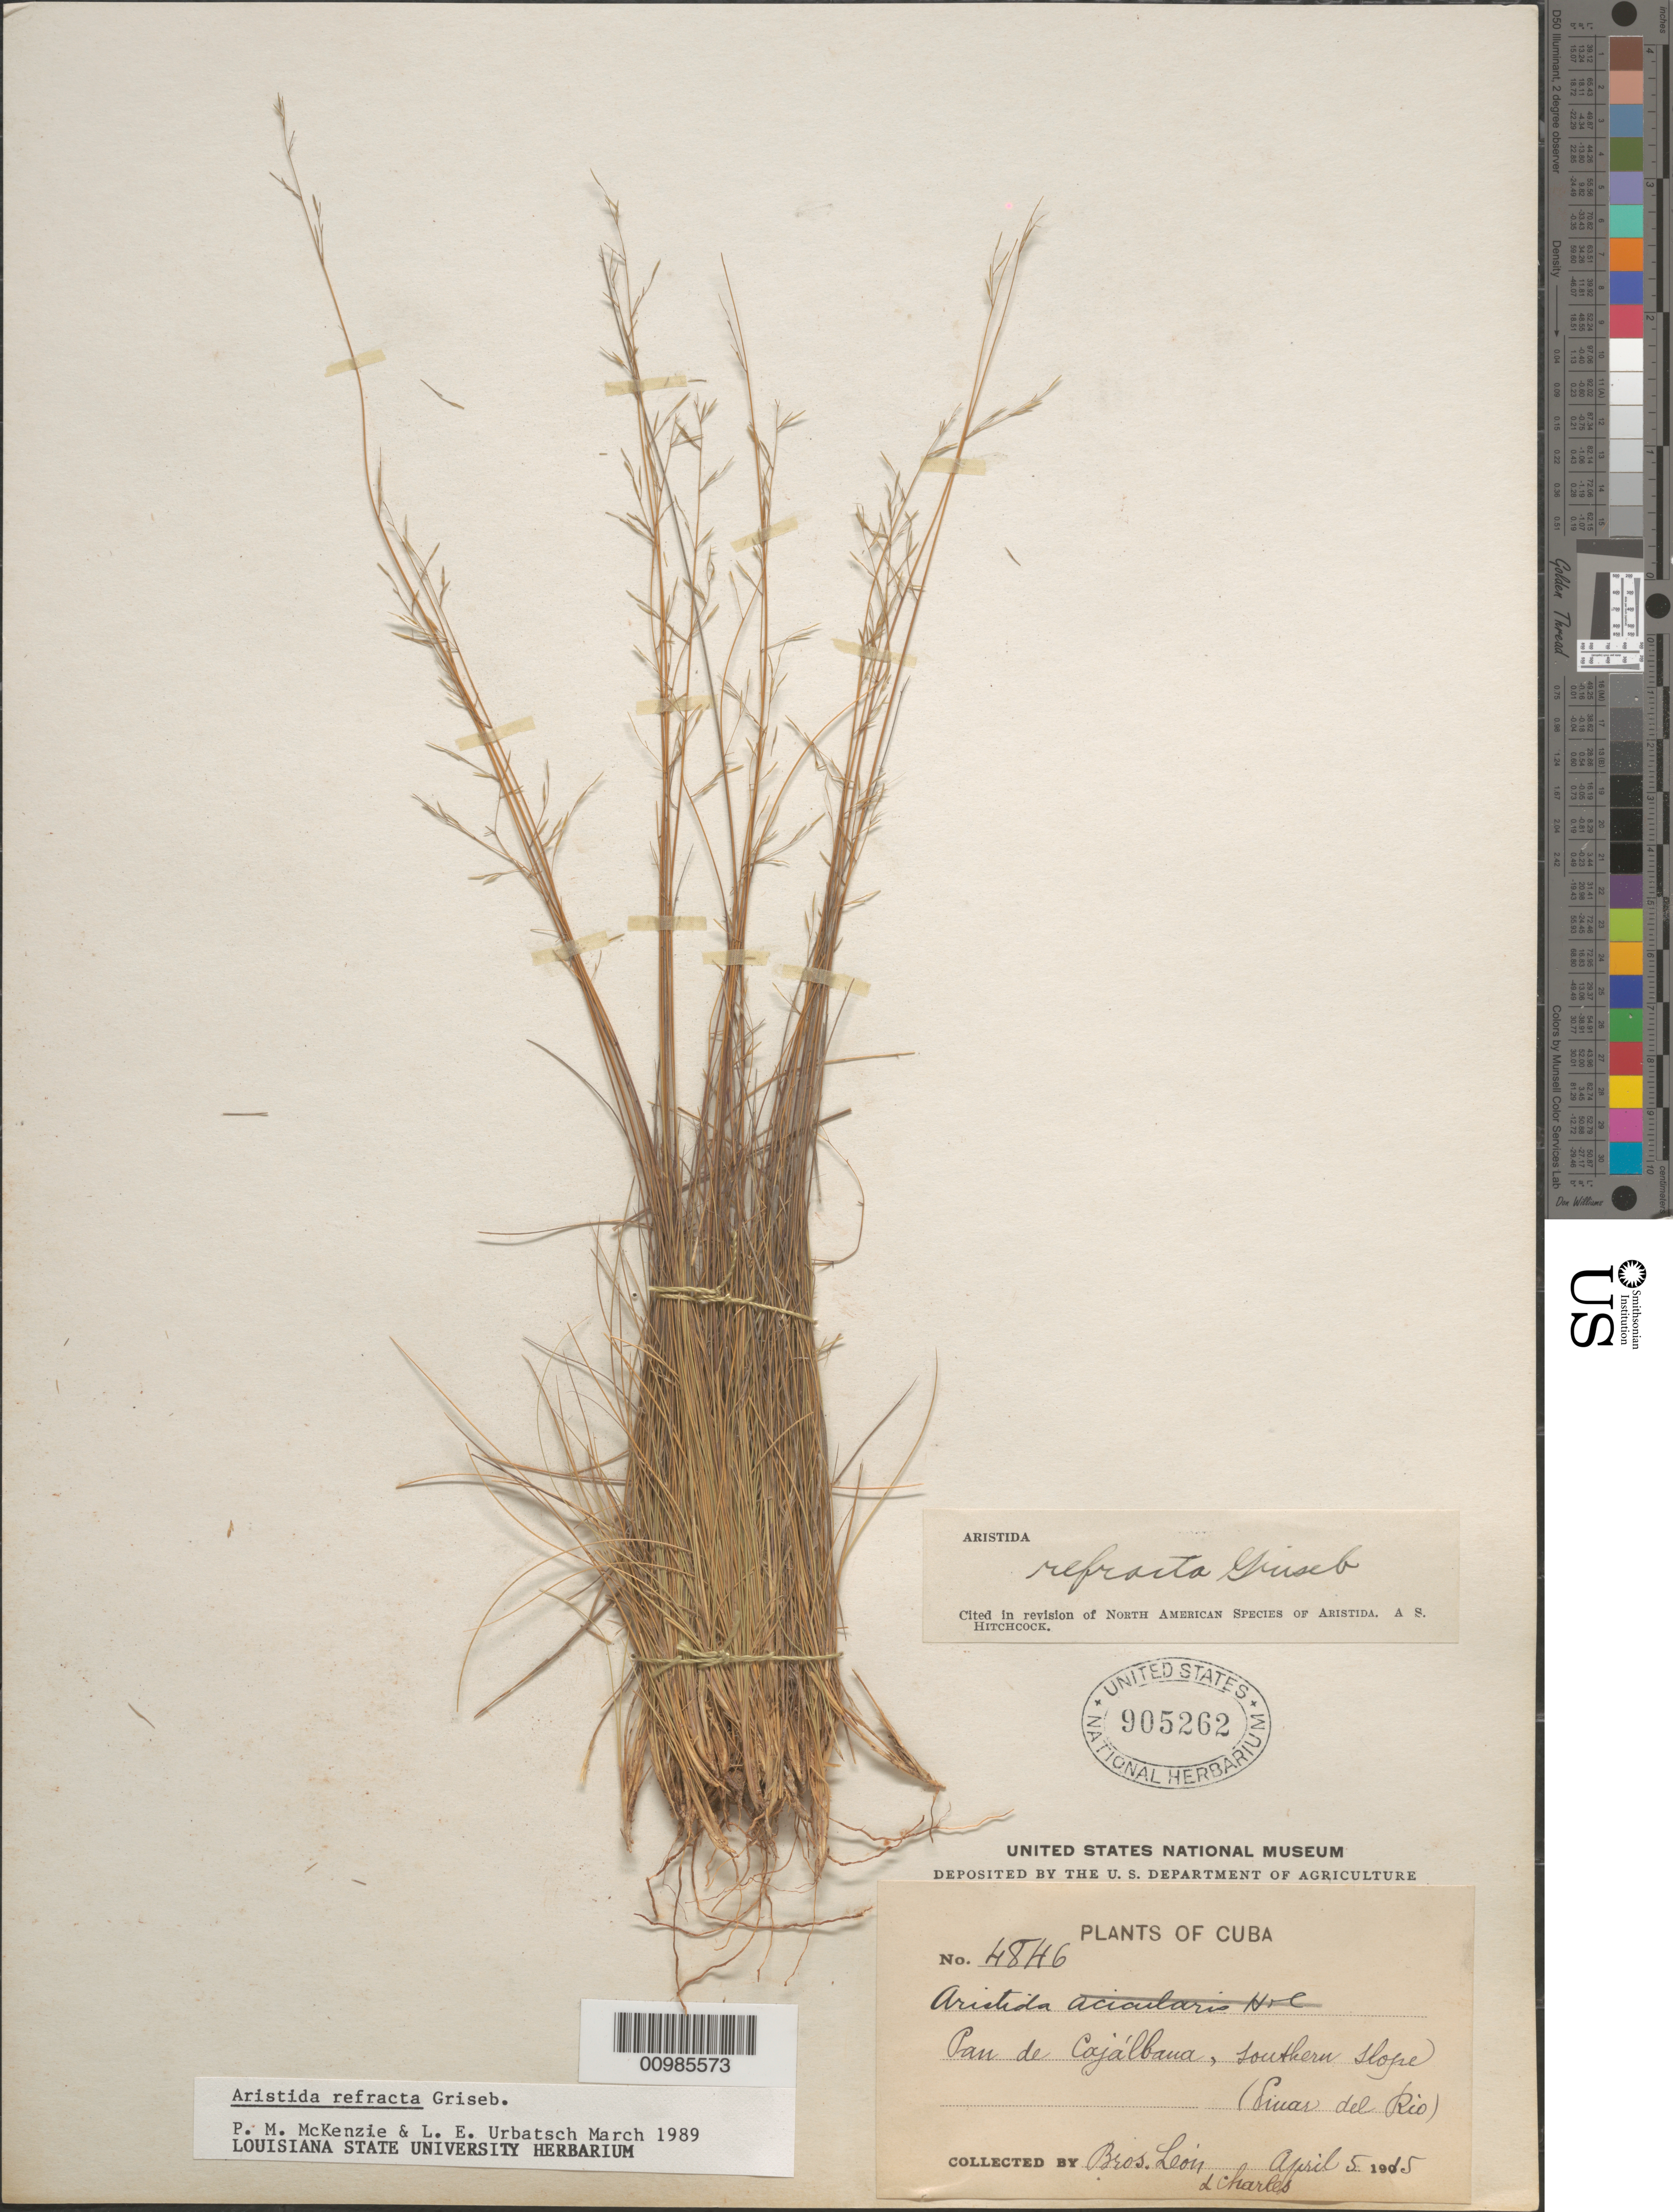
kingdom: Plantae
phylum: Tracheophyta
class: Liliopsida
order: Poales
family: Poaceae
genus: Aristida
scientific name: Aristida refracta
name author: Griseb.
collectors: Bro. León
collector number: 4846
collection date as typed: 05 Apr 1915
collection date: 1915-04-05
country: Cuba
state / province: Pinar del Rio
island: Cuba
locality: Sierra de Cajalbana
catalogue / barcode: US 905262